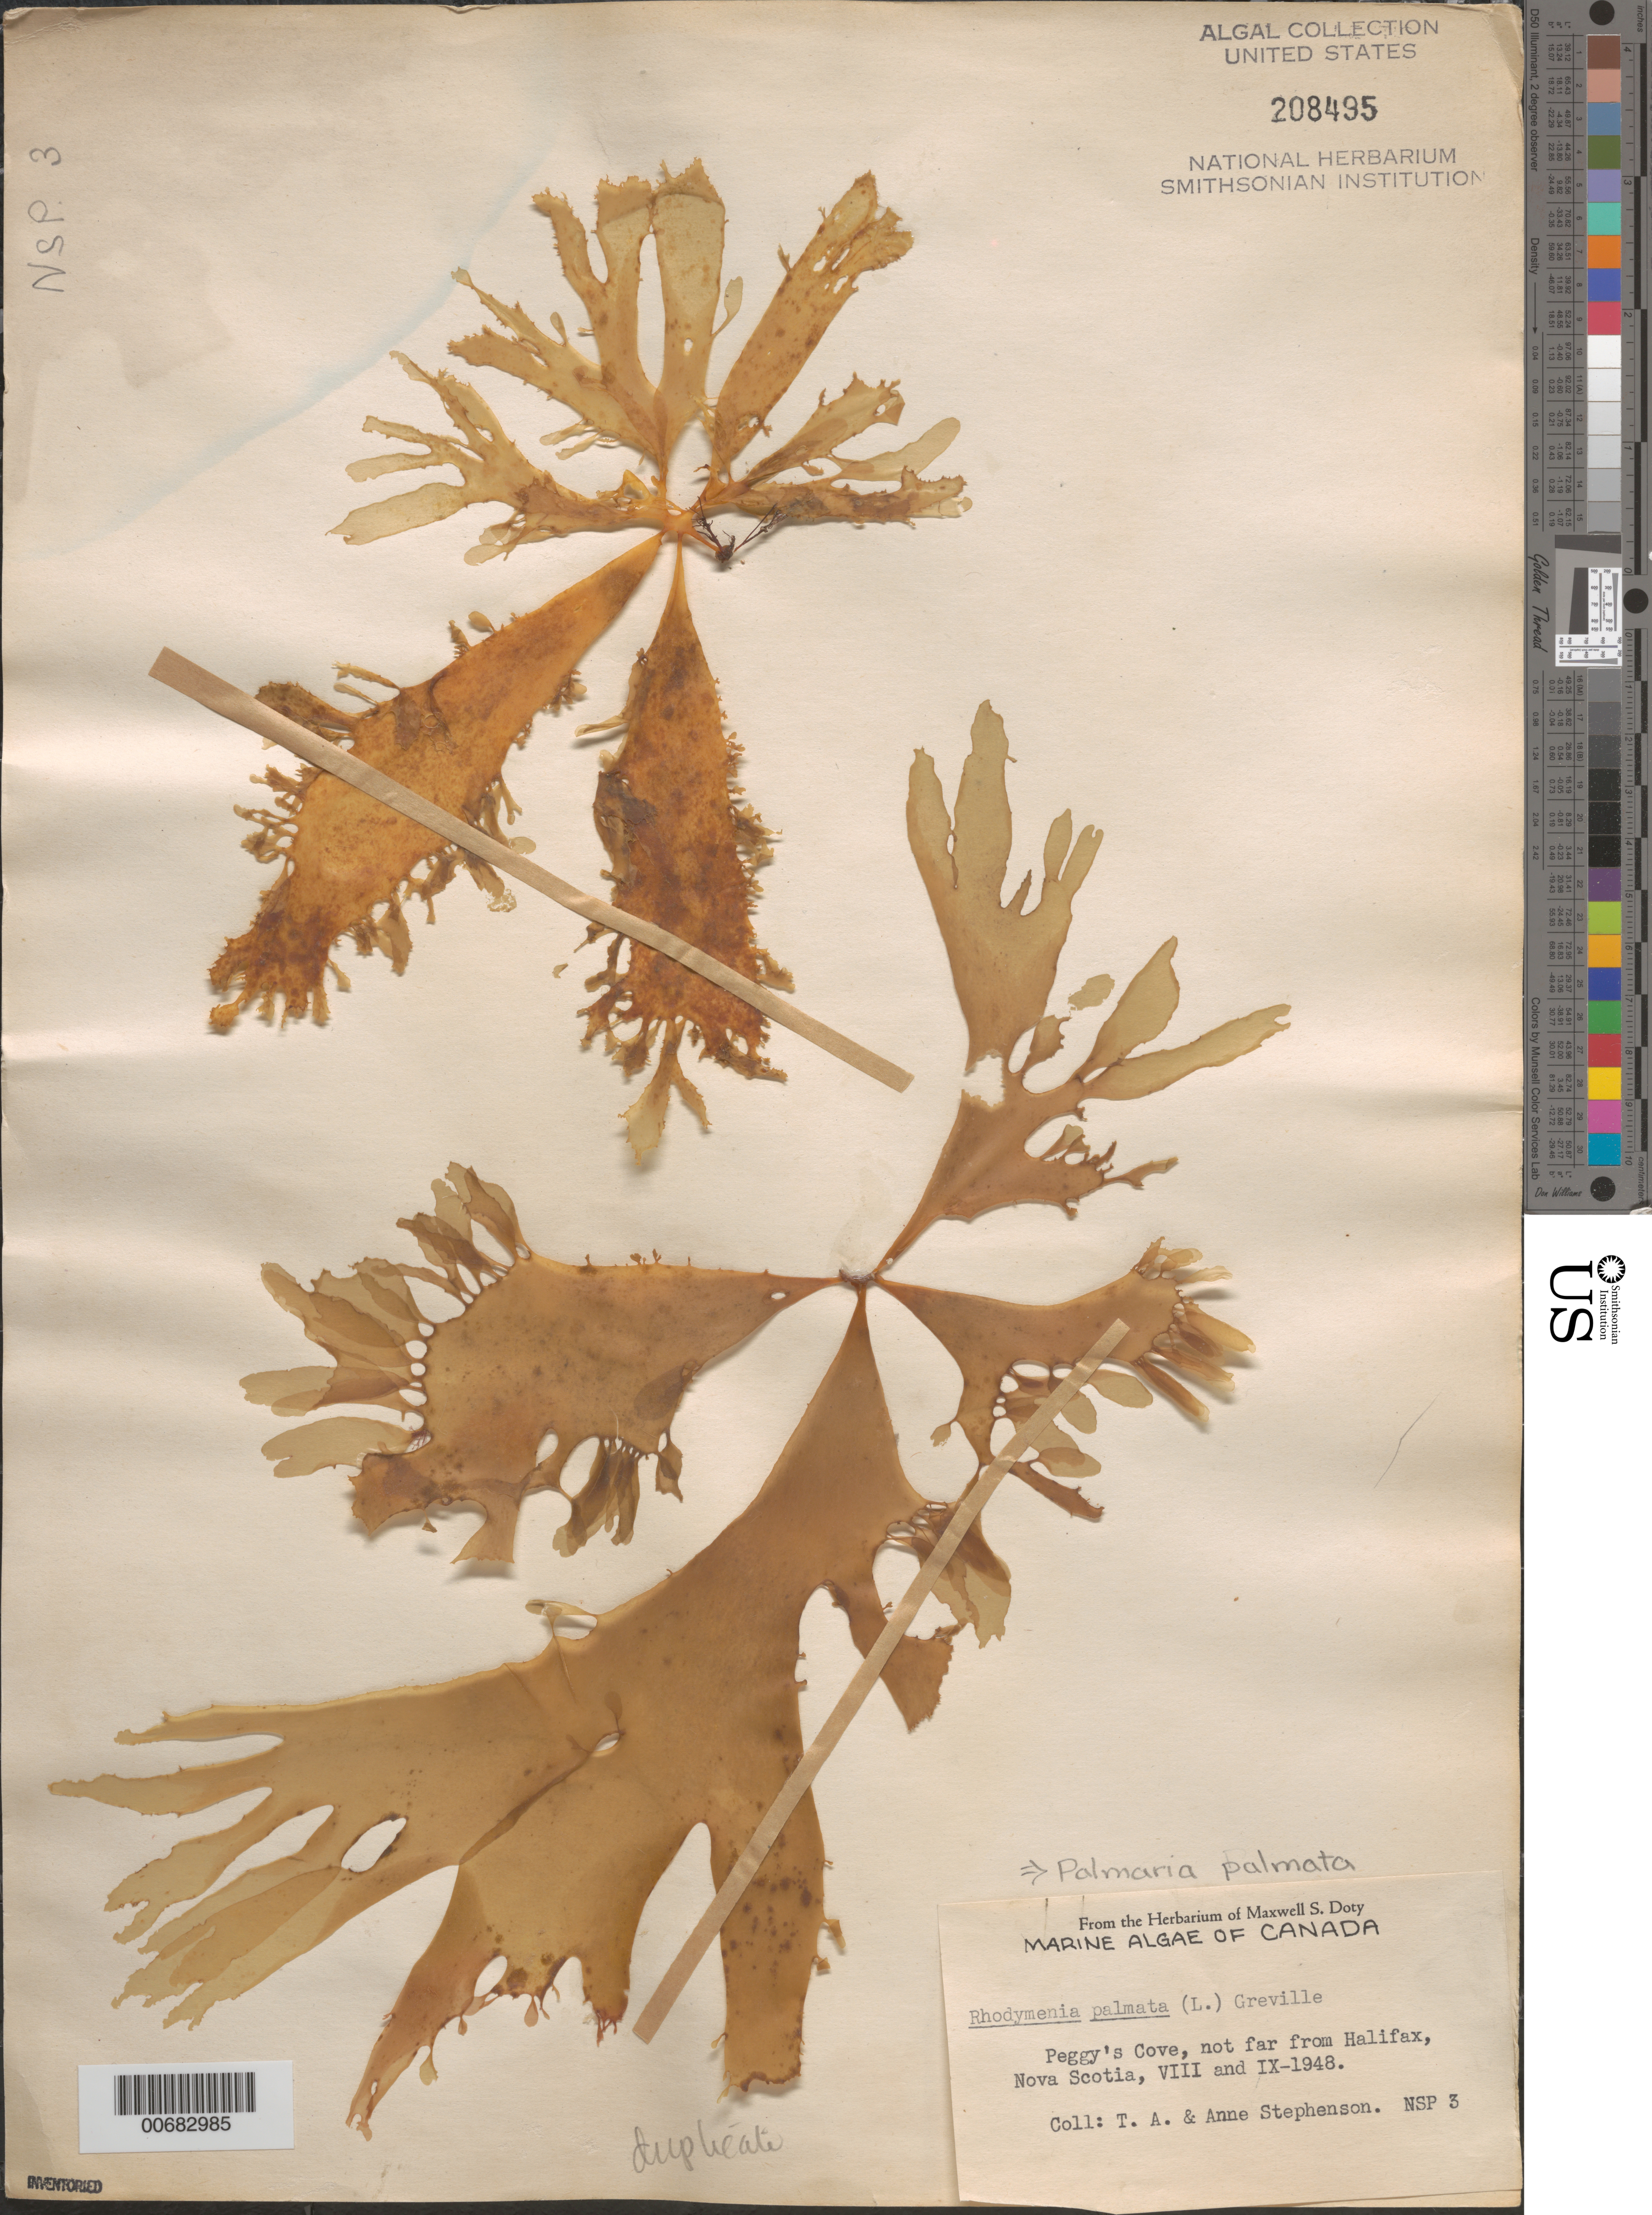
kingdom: Plantae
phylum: Rhodophyta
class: Florideophyceae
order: Palmariales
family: Palmariaceae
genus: Palmaria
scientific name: Palmaria palmata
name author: (L.) F. Weber & D. Mohr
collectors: T. Stephenson & A. Stephenson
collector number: NSP 3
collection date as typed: Aug 1948 and -- Sep 1948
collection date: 1948-08,1948-09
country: Canada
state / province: Nova Scotia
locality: Peggy's Cove, near Halifax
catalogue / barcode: US 208495